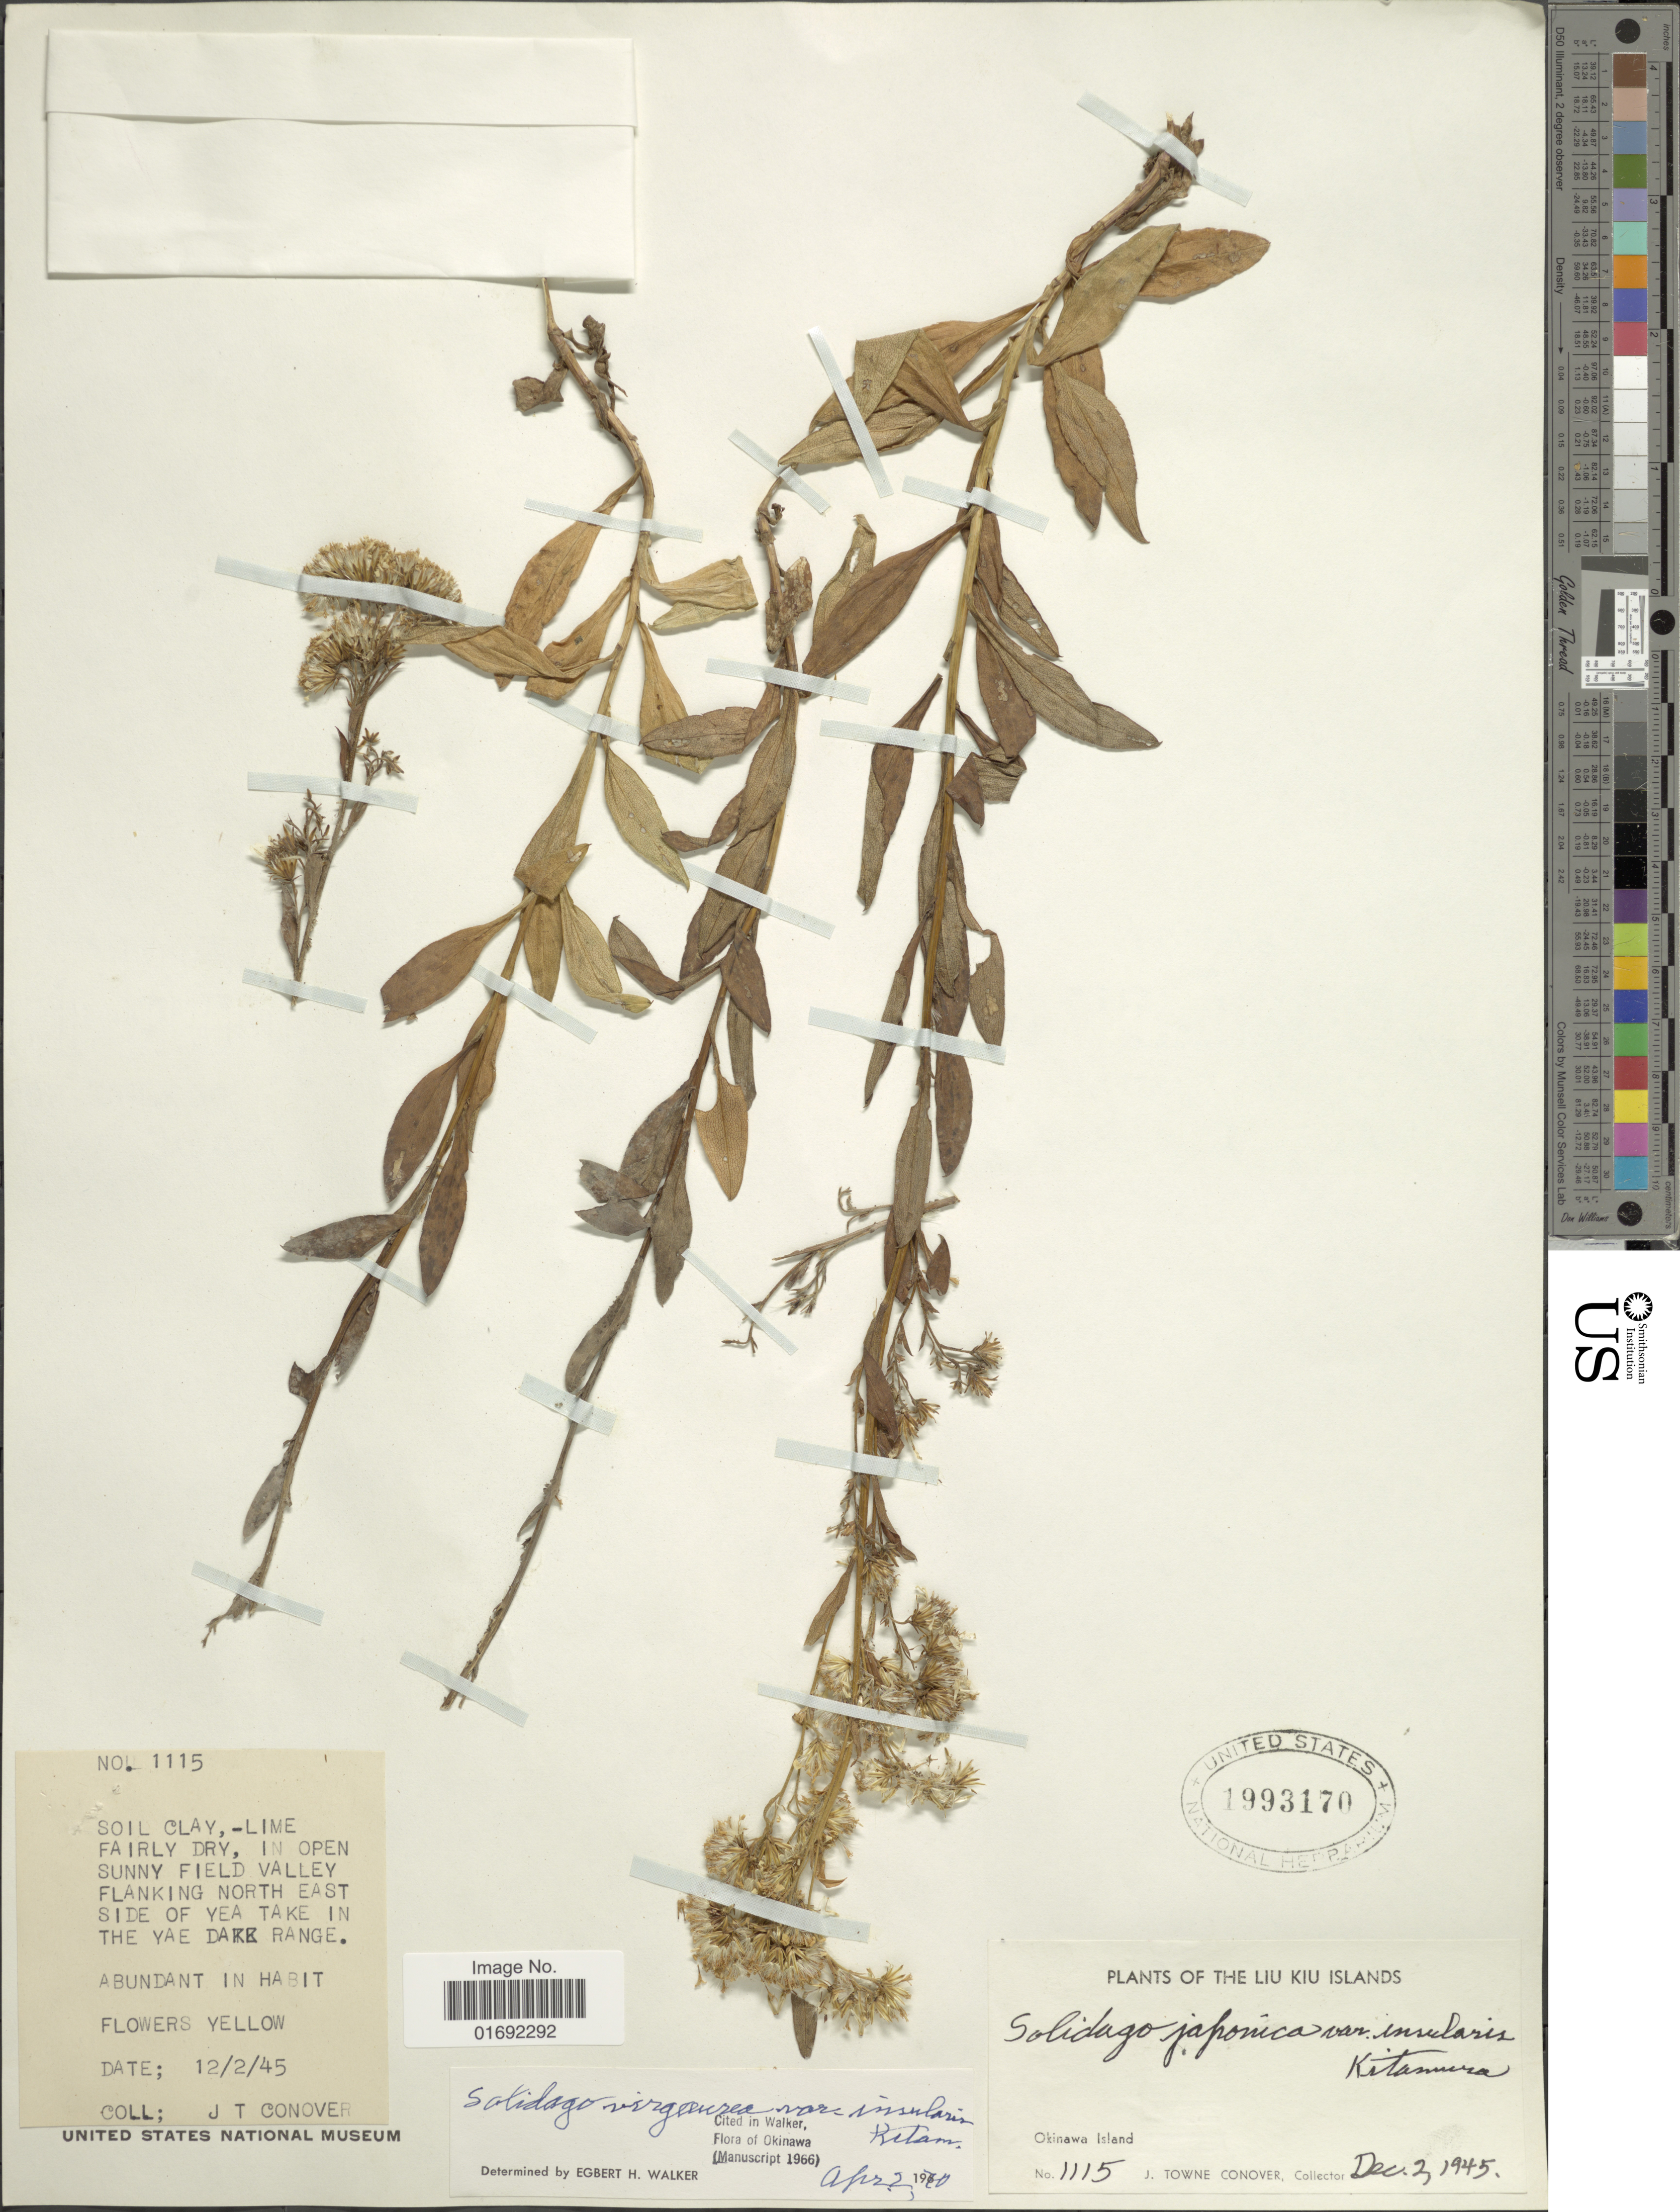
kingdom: Plantae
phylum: Tracheophyta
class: Magnoliopsida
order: Asterales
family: Asteraceae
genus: Solidago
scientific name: Solidago virgaurea var. asiatica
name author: Nakai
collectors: J. T. Conover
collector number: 1115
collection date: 1945-12-02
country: Japan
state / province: Okinawa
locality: Liu Kiu Islands, Valley of Flanking north east side of Yea Take in the Yae Dake Range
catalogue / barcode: US 1993170